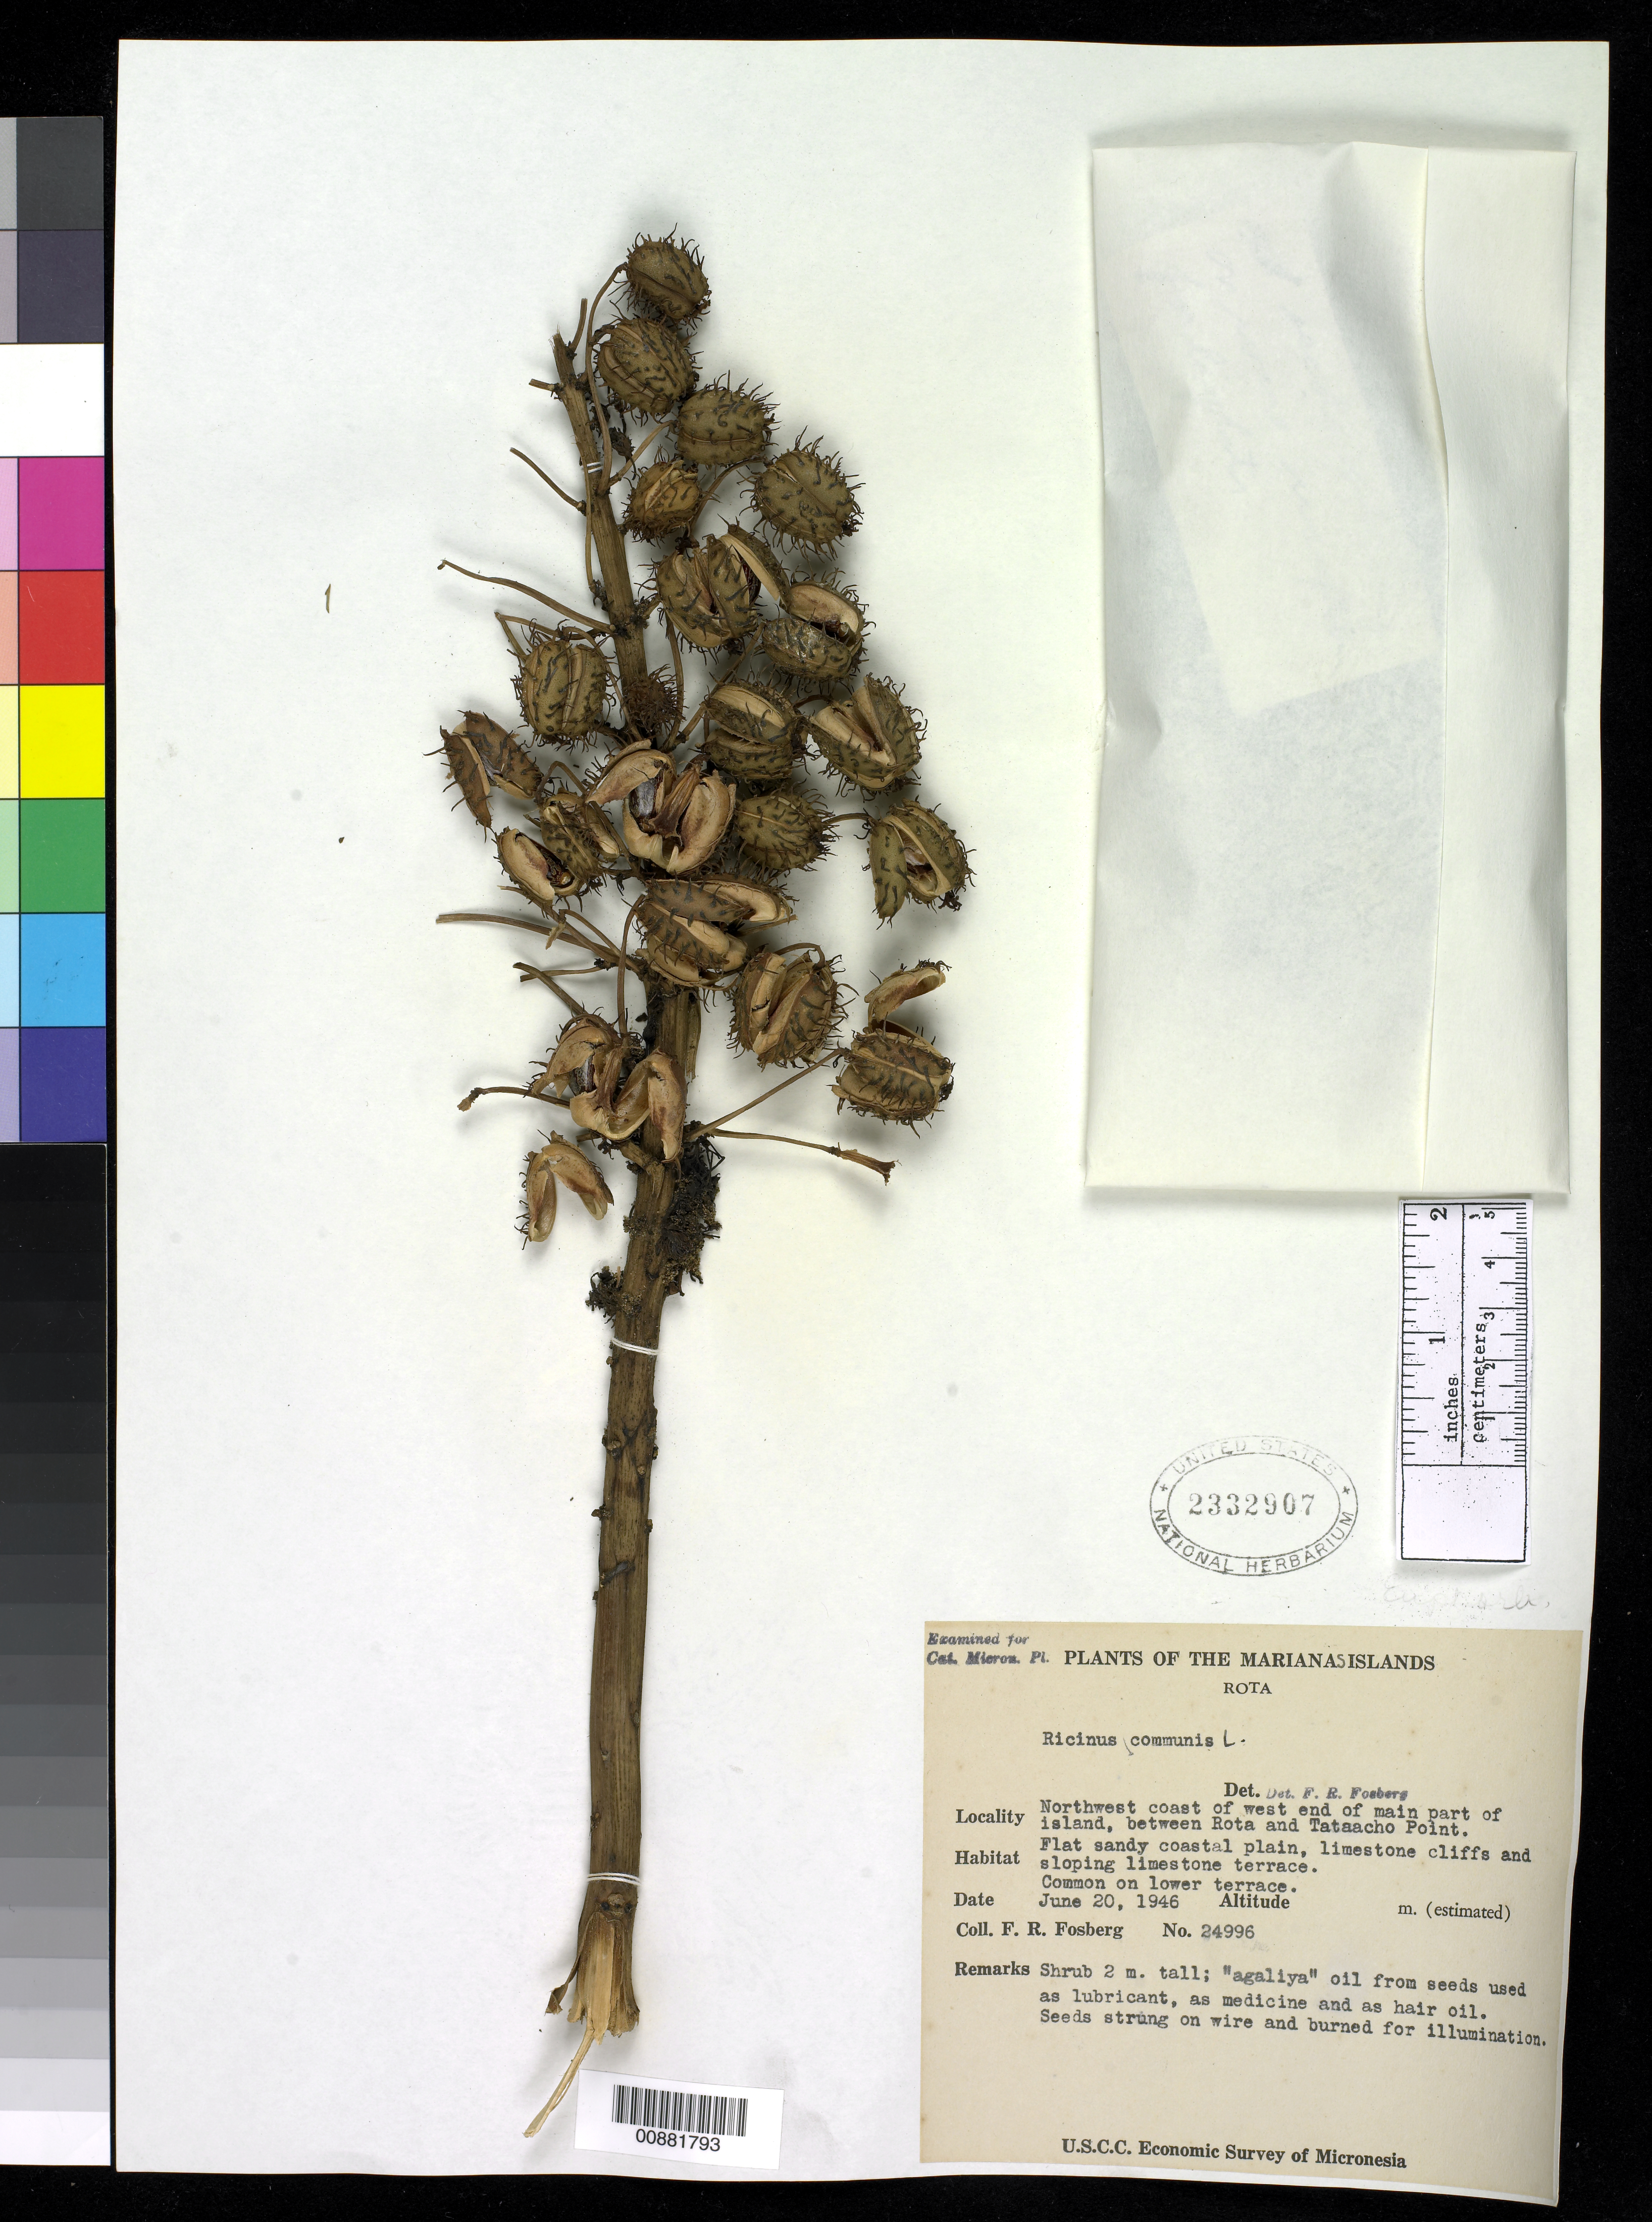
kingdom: Plantae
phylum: Tracheophyta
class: Magnoliopsida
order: Malpighiales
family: Euphorbiaceae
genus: Ricinus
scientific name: Ricinus communis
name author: L.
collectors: F. R. Fosberg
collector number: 24996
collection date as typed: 20 Jun 1946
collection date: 1946-06-20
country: Northern Mariana Islands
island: Rota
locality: NW coast of w end of main part of island, betw Rota & Tataacho Point. Flat sandy coastal plain, limestone clifffs and sloping limestone terrace.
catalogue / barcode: US 2332907